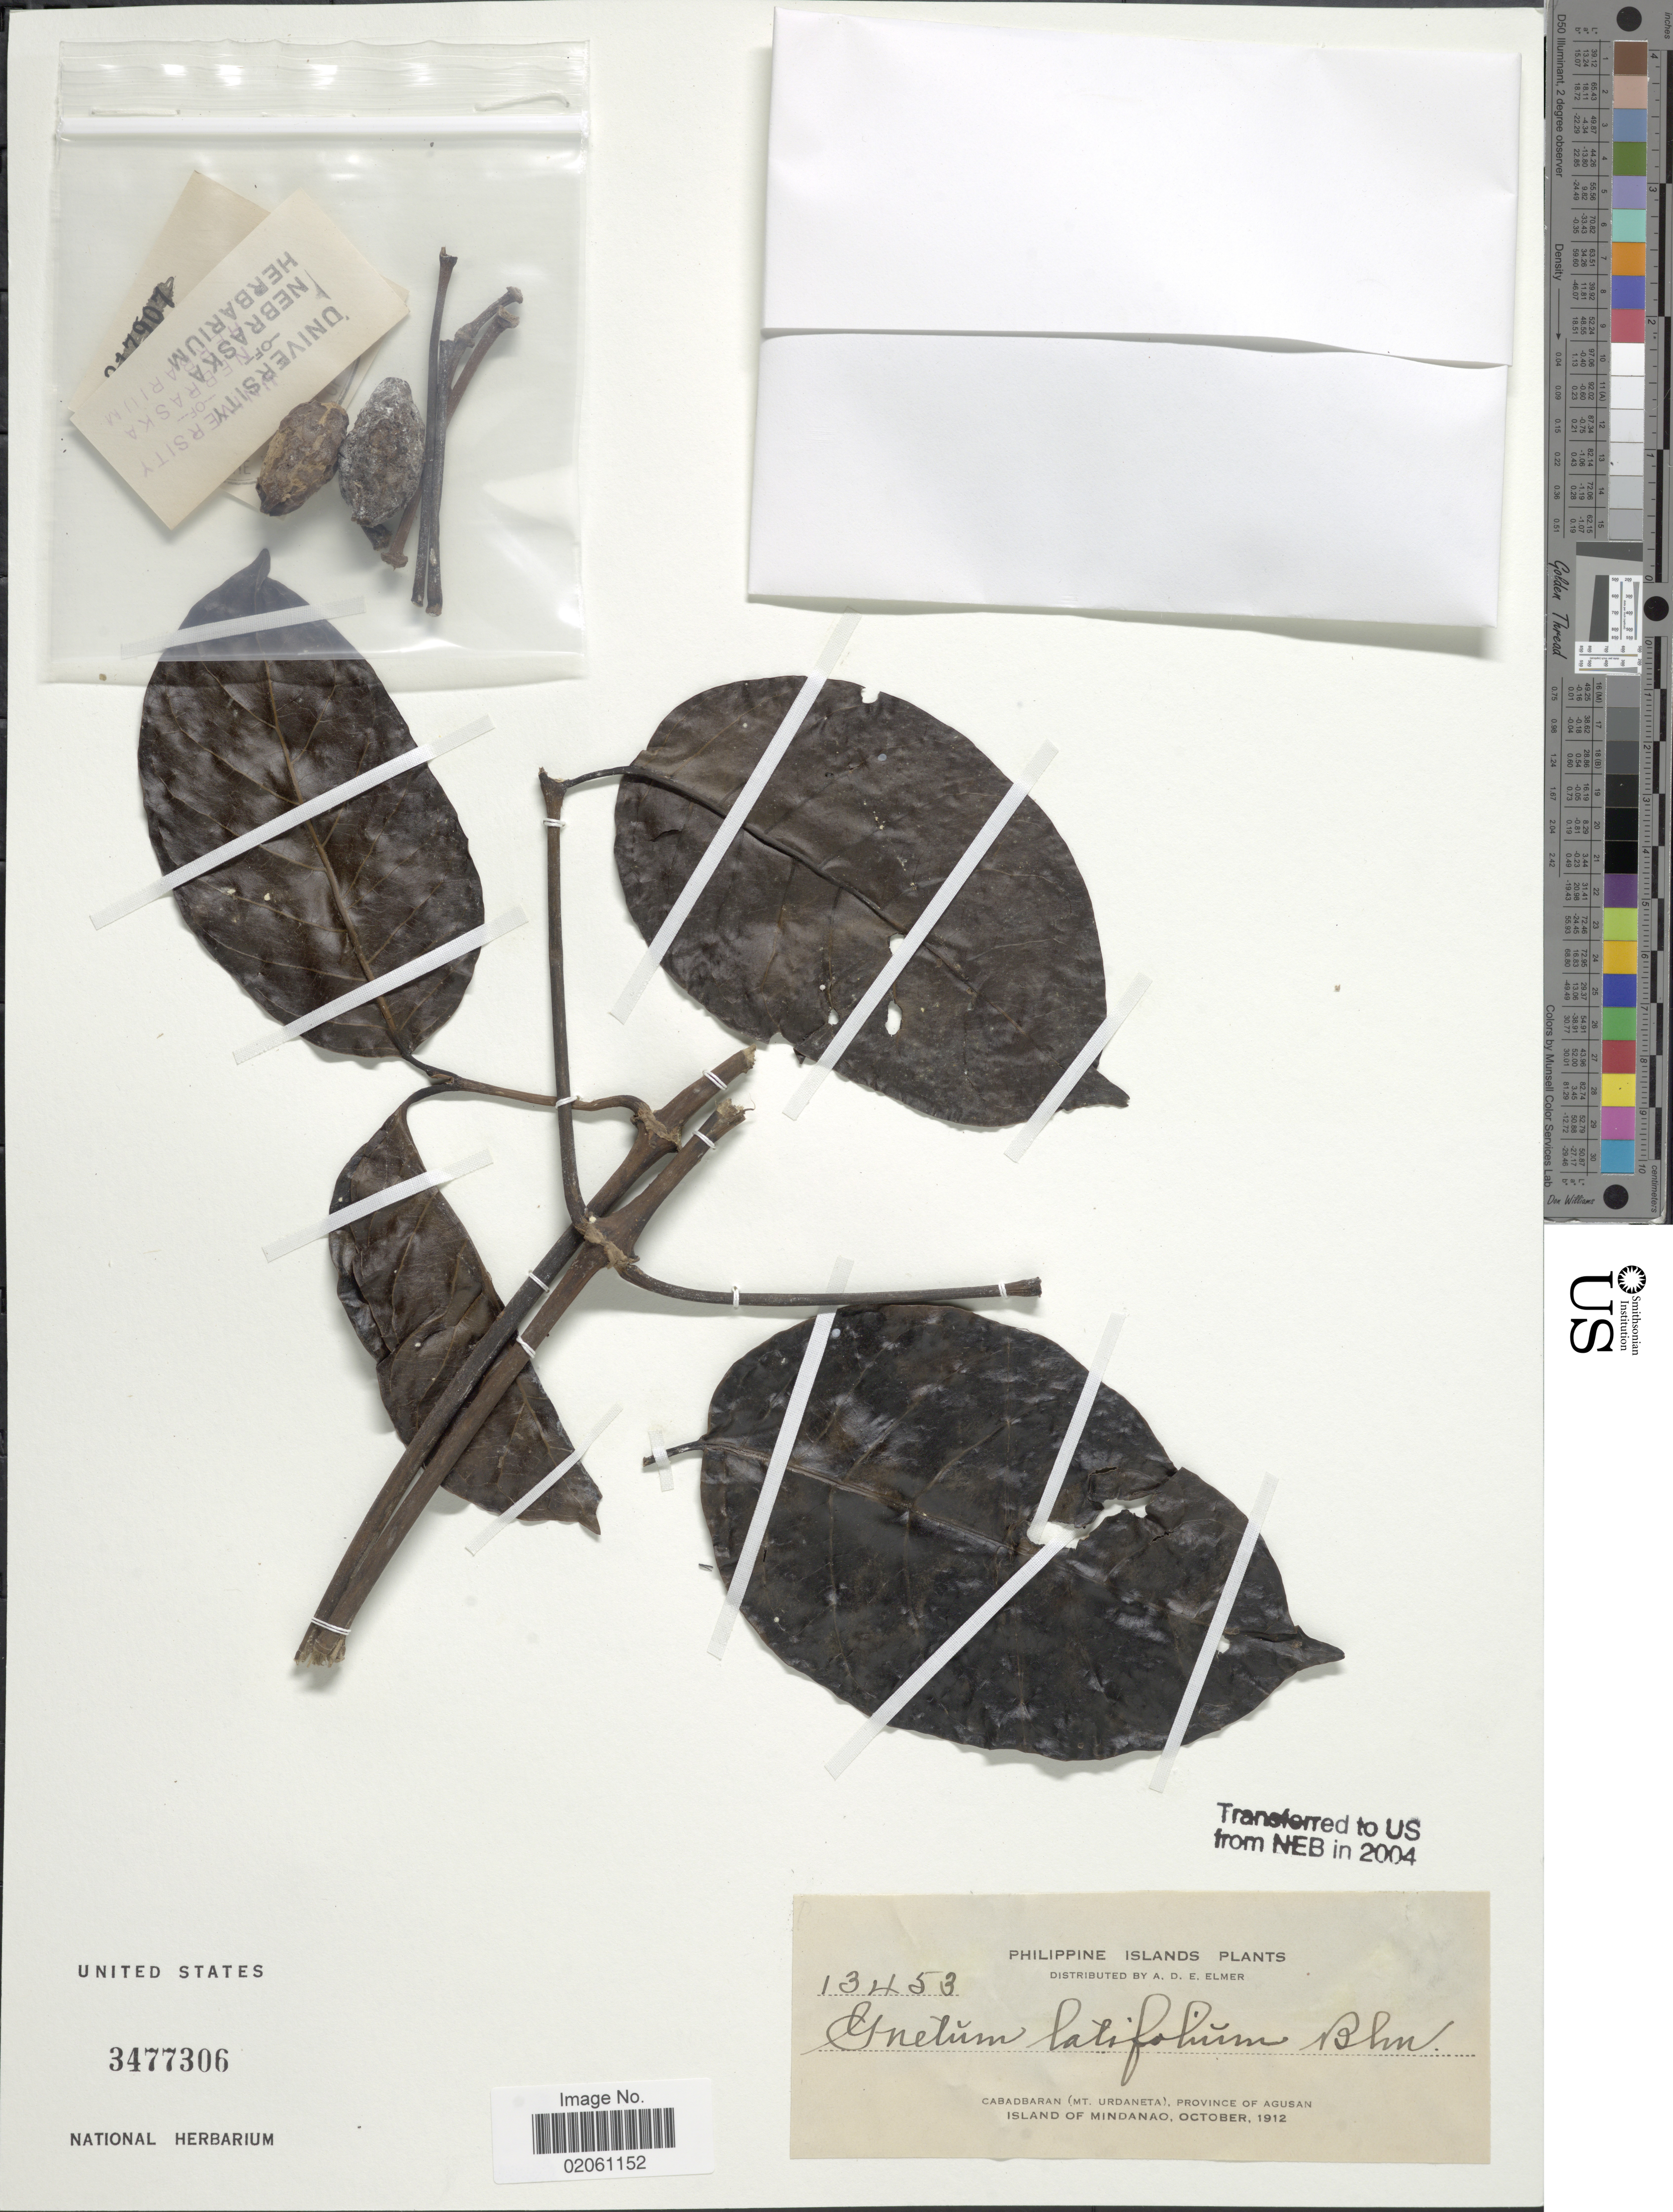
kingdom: Plantae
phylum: Tracheophyta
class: Gnetopsida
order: Gnetales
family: Gnetaceae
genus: Gnetum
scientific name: Gnetum indicum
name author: (Lour.) Merr.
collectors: A. D. E. Elmer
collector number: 13453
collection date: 1912-10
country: Philippines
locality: Cabadbaran (Mt. Urdaneta), Province of Agusan. Island of Mindanao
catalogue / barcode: US 3477306